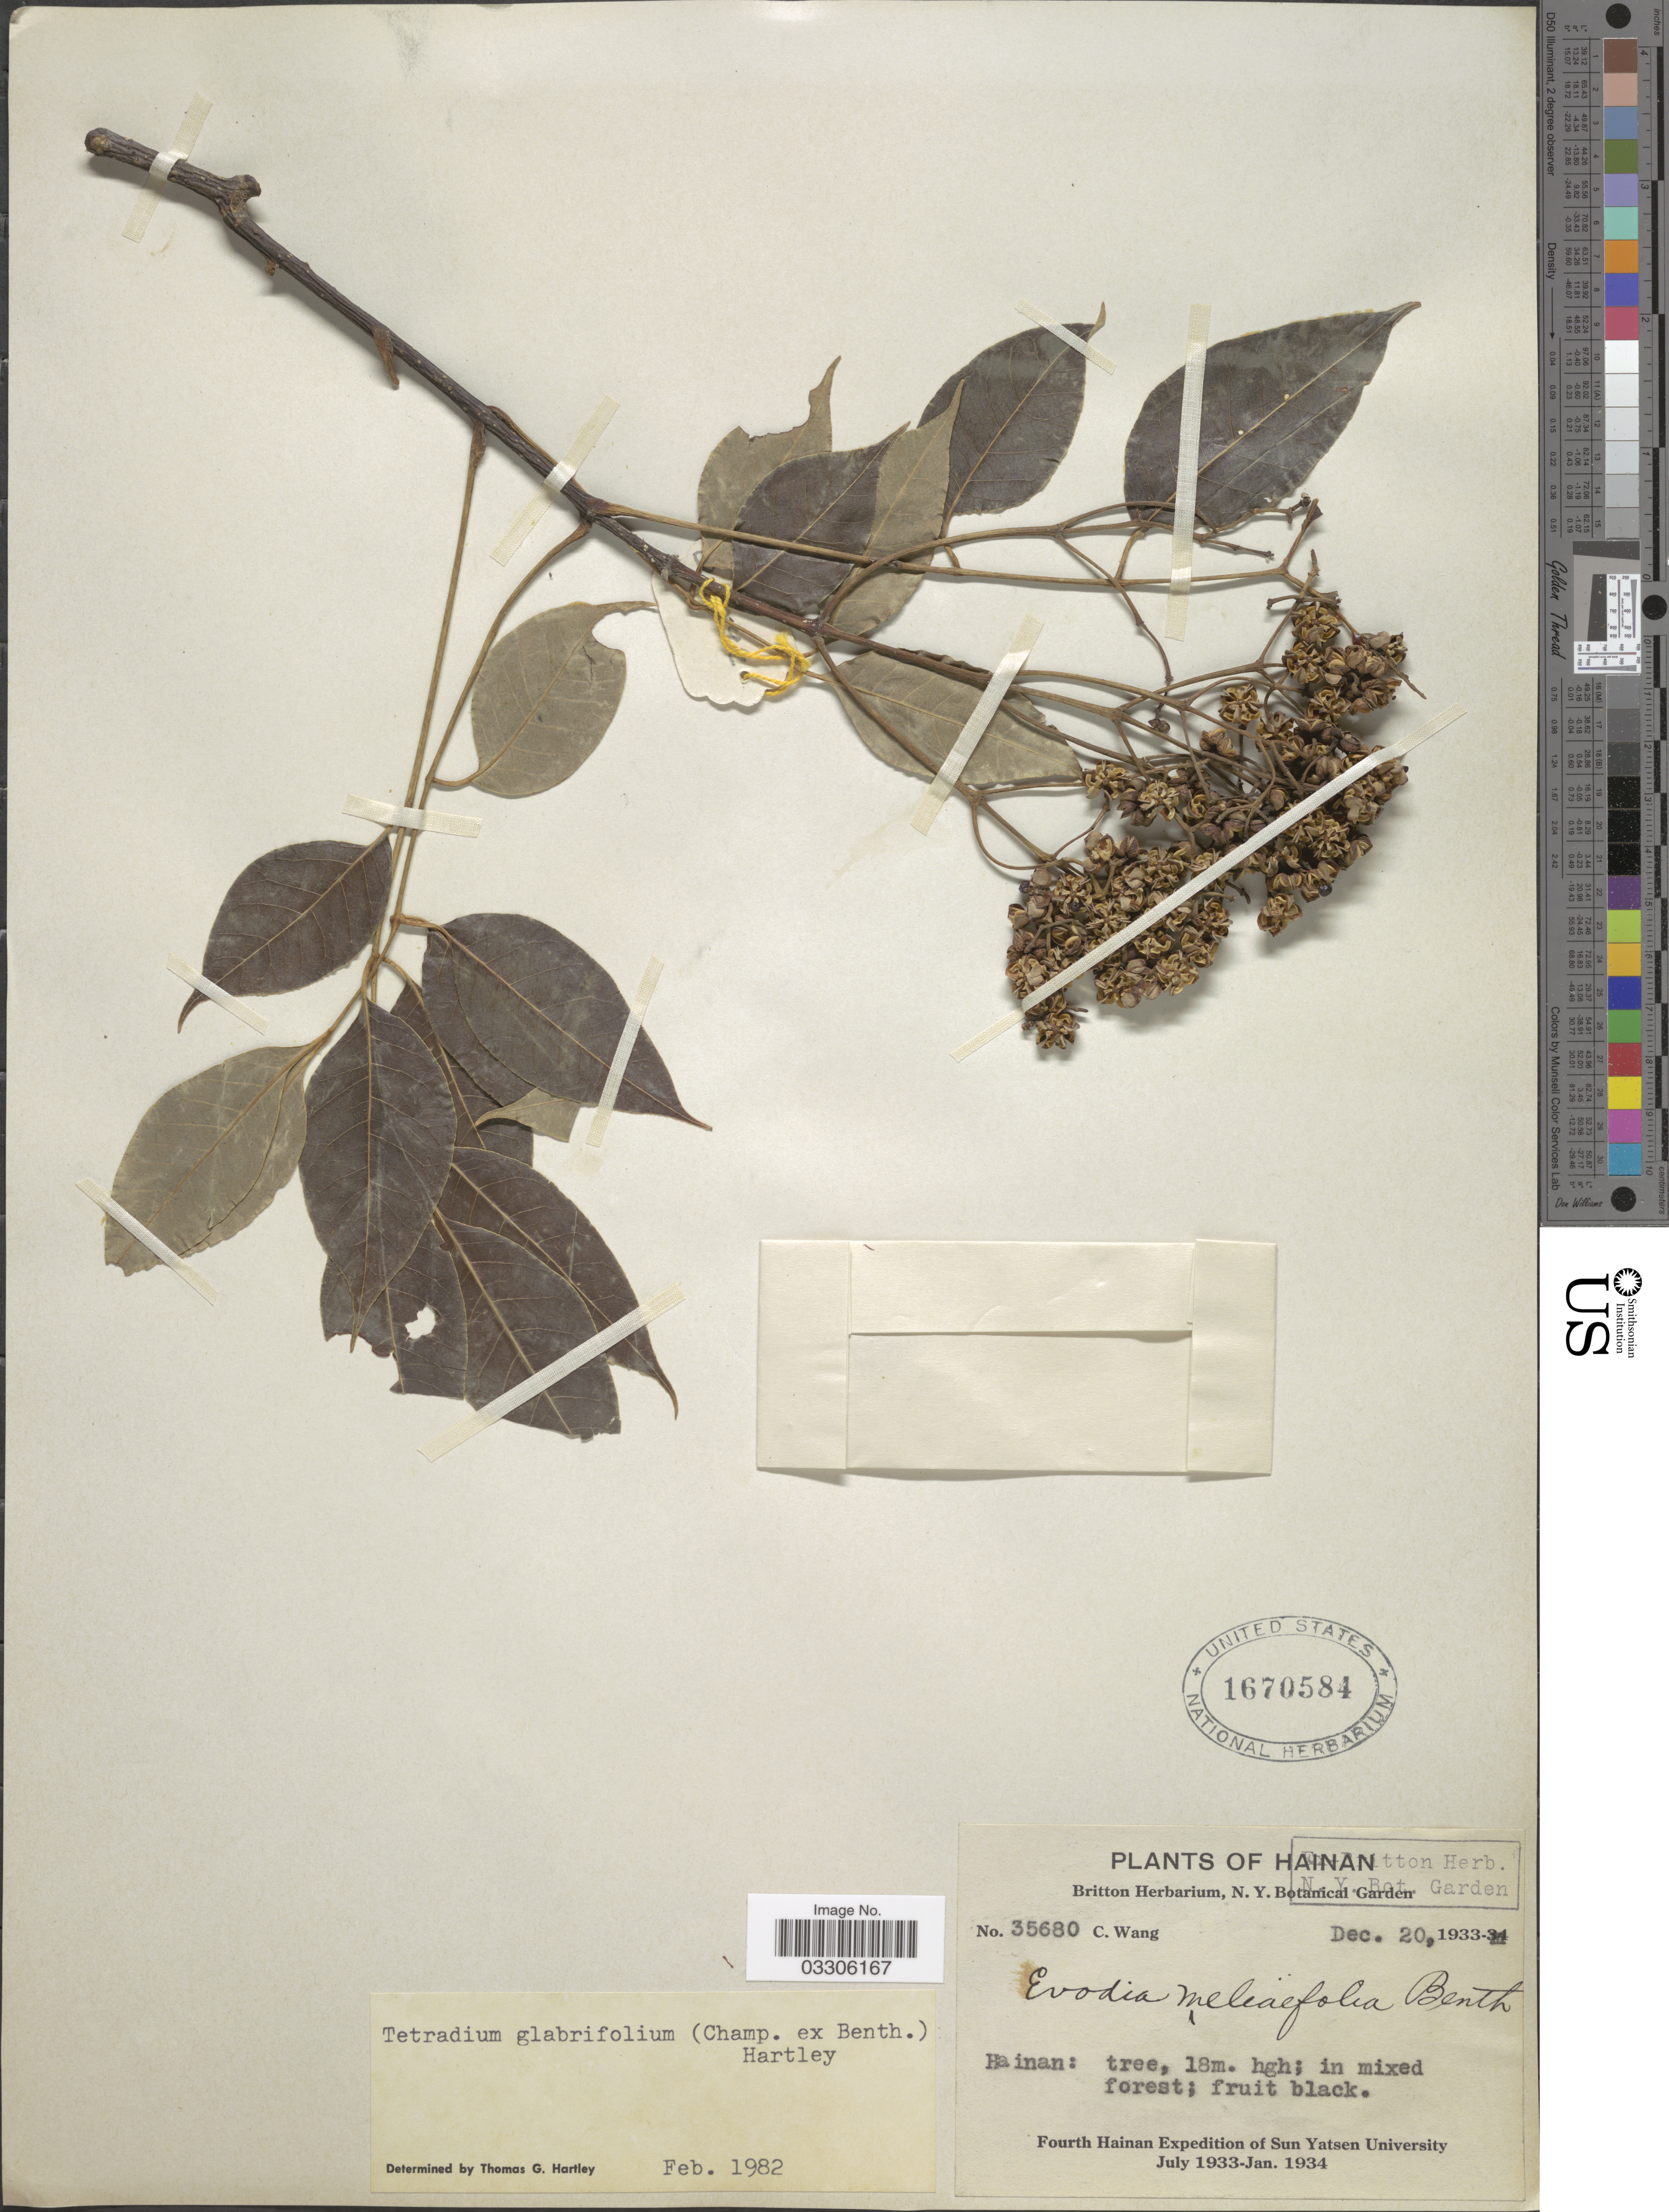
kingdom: Plantae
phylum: Tracheophyta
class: Magnoliopsida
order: Sapindales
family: Rutaceae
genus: Tetradium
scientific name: Tetradium glabrifolium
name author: (Champ. ex Benth.) T.G. Hartley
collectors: C. Wang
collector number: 35680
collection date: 1933-12-20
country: China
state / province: Hainan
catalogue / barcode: US 1670584